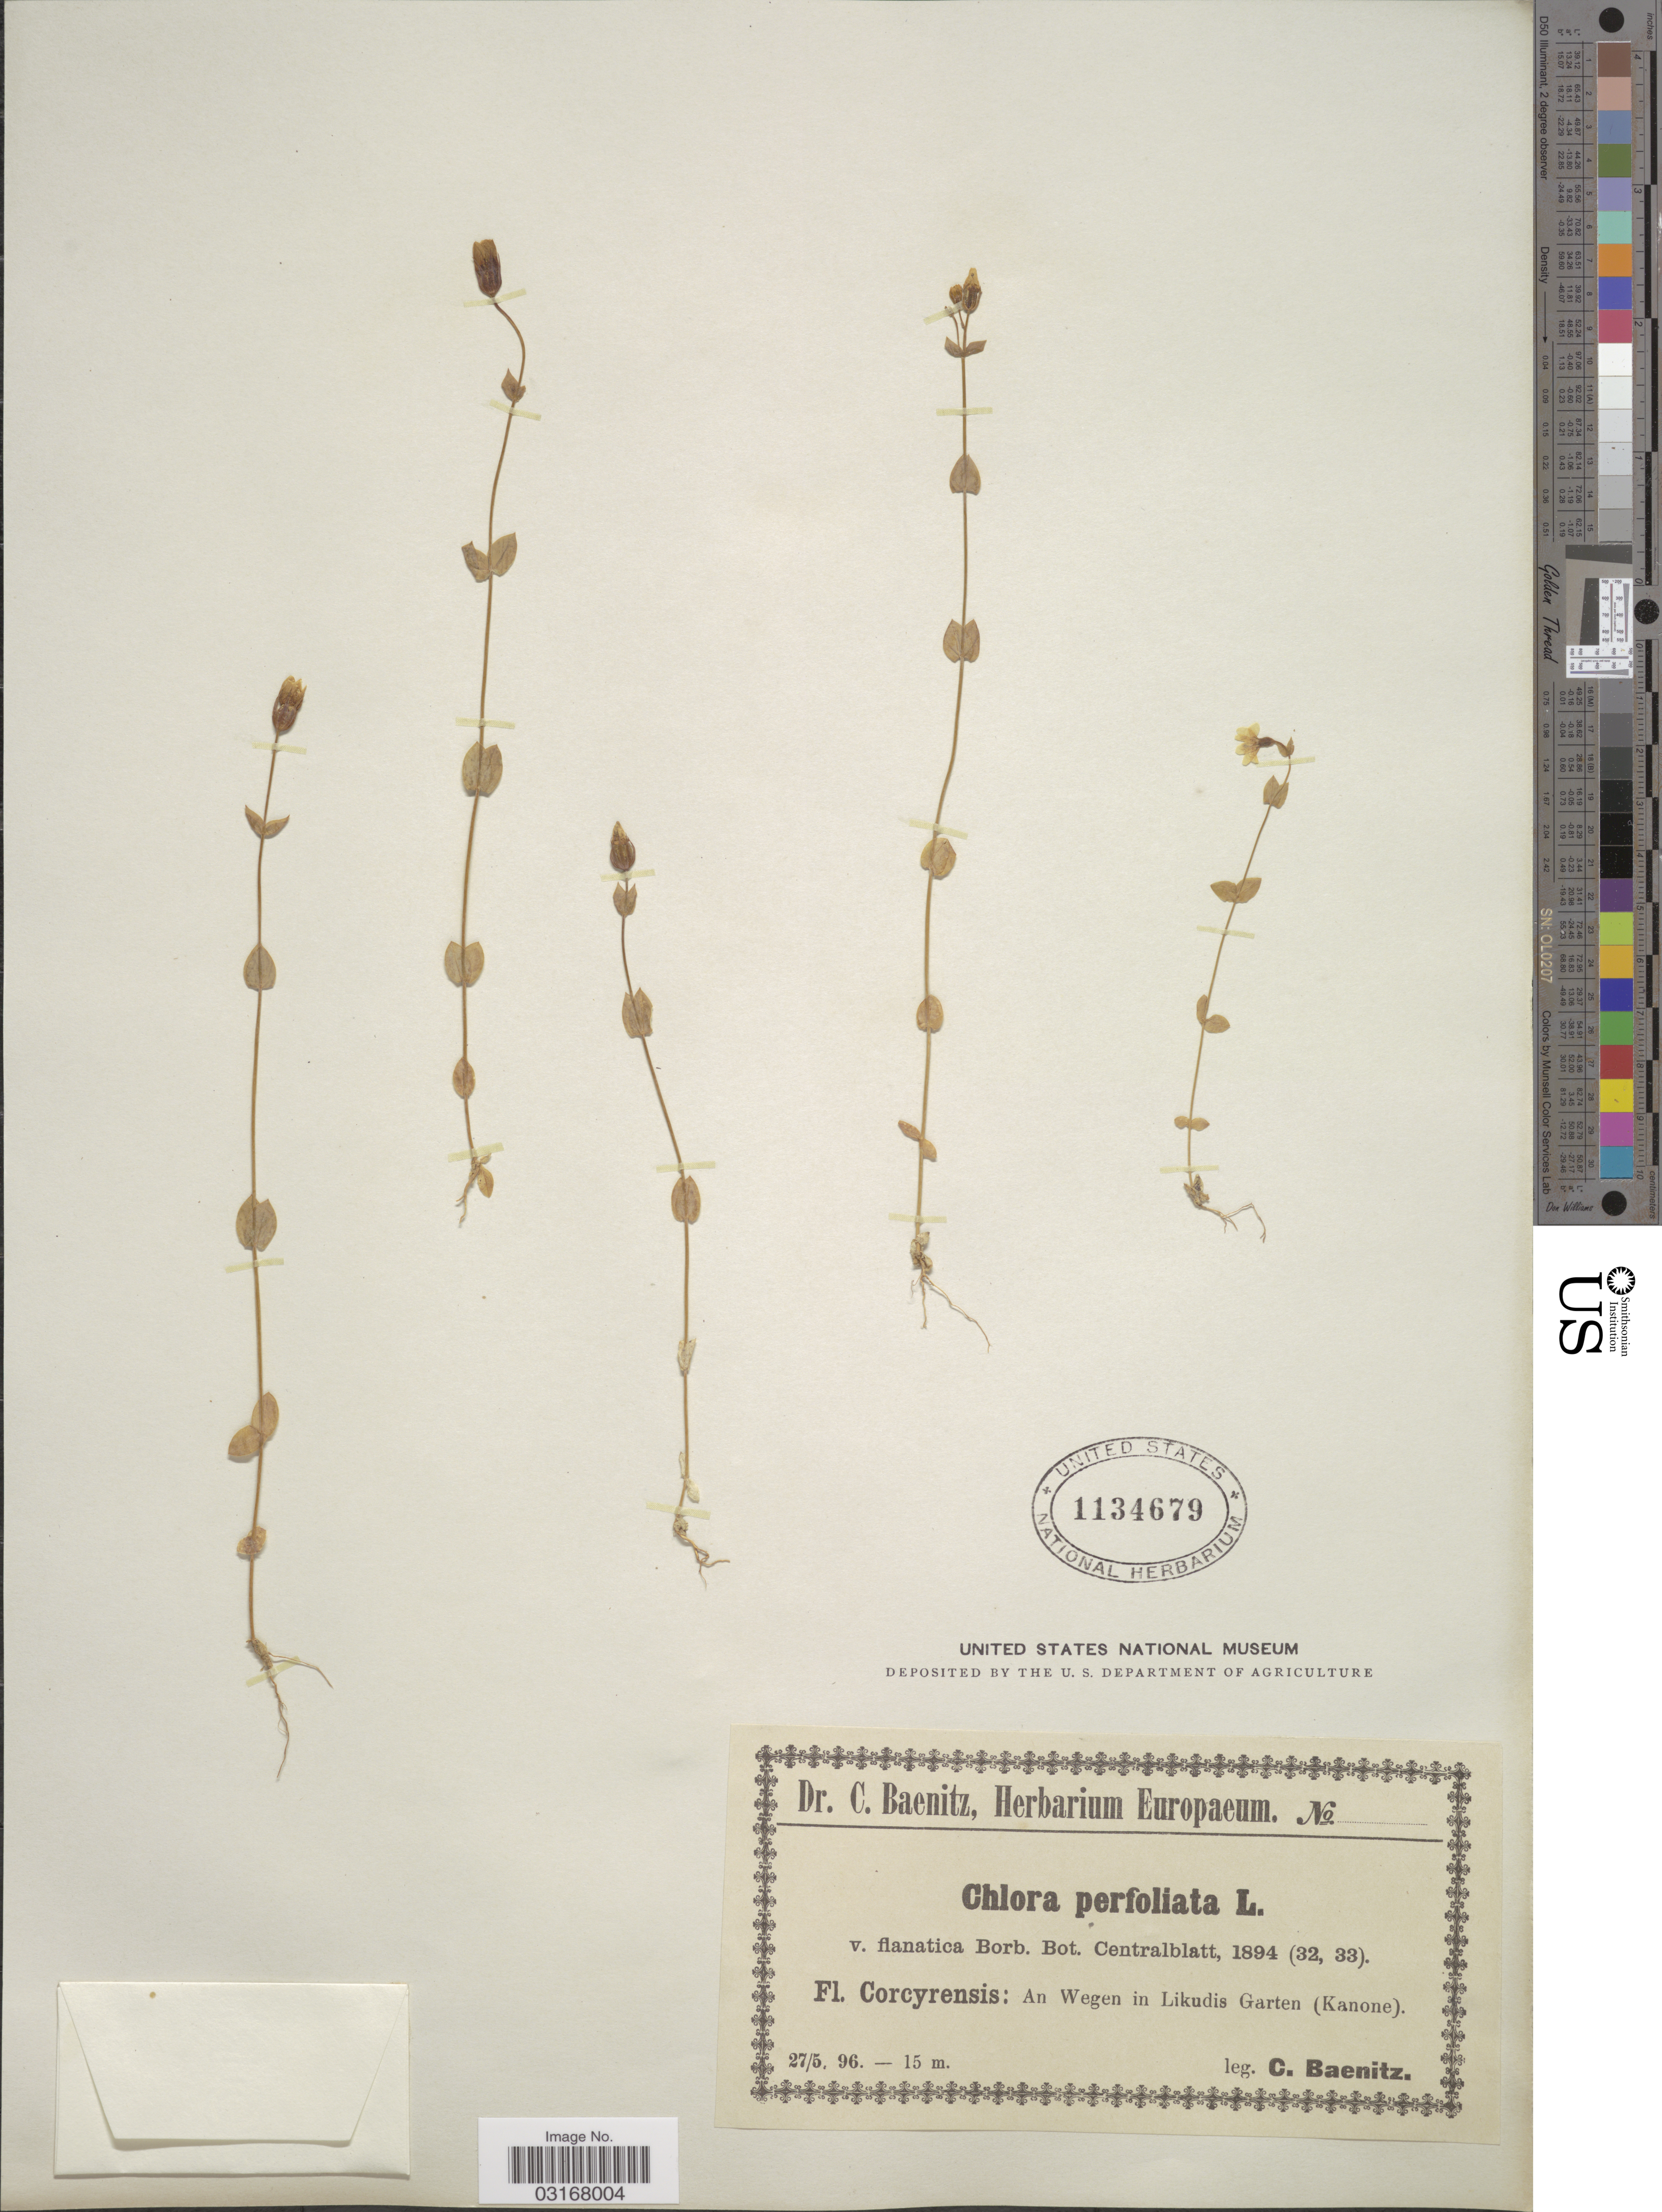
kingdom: Plantae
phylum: Tracheophyta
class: Magnoliopsida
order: Gentianales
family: Gentianaceae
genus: Chlora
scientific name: Chlora perfoliata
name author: (L.) L.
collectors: C. G. Baenitz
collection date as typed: Transcribed d/m/y: 27/5/96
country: Greece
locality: Corcyrensis: An Wegen in Likudis Garten (Kanone).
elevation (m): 15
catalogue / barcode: US 1134679